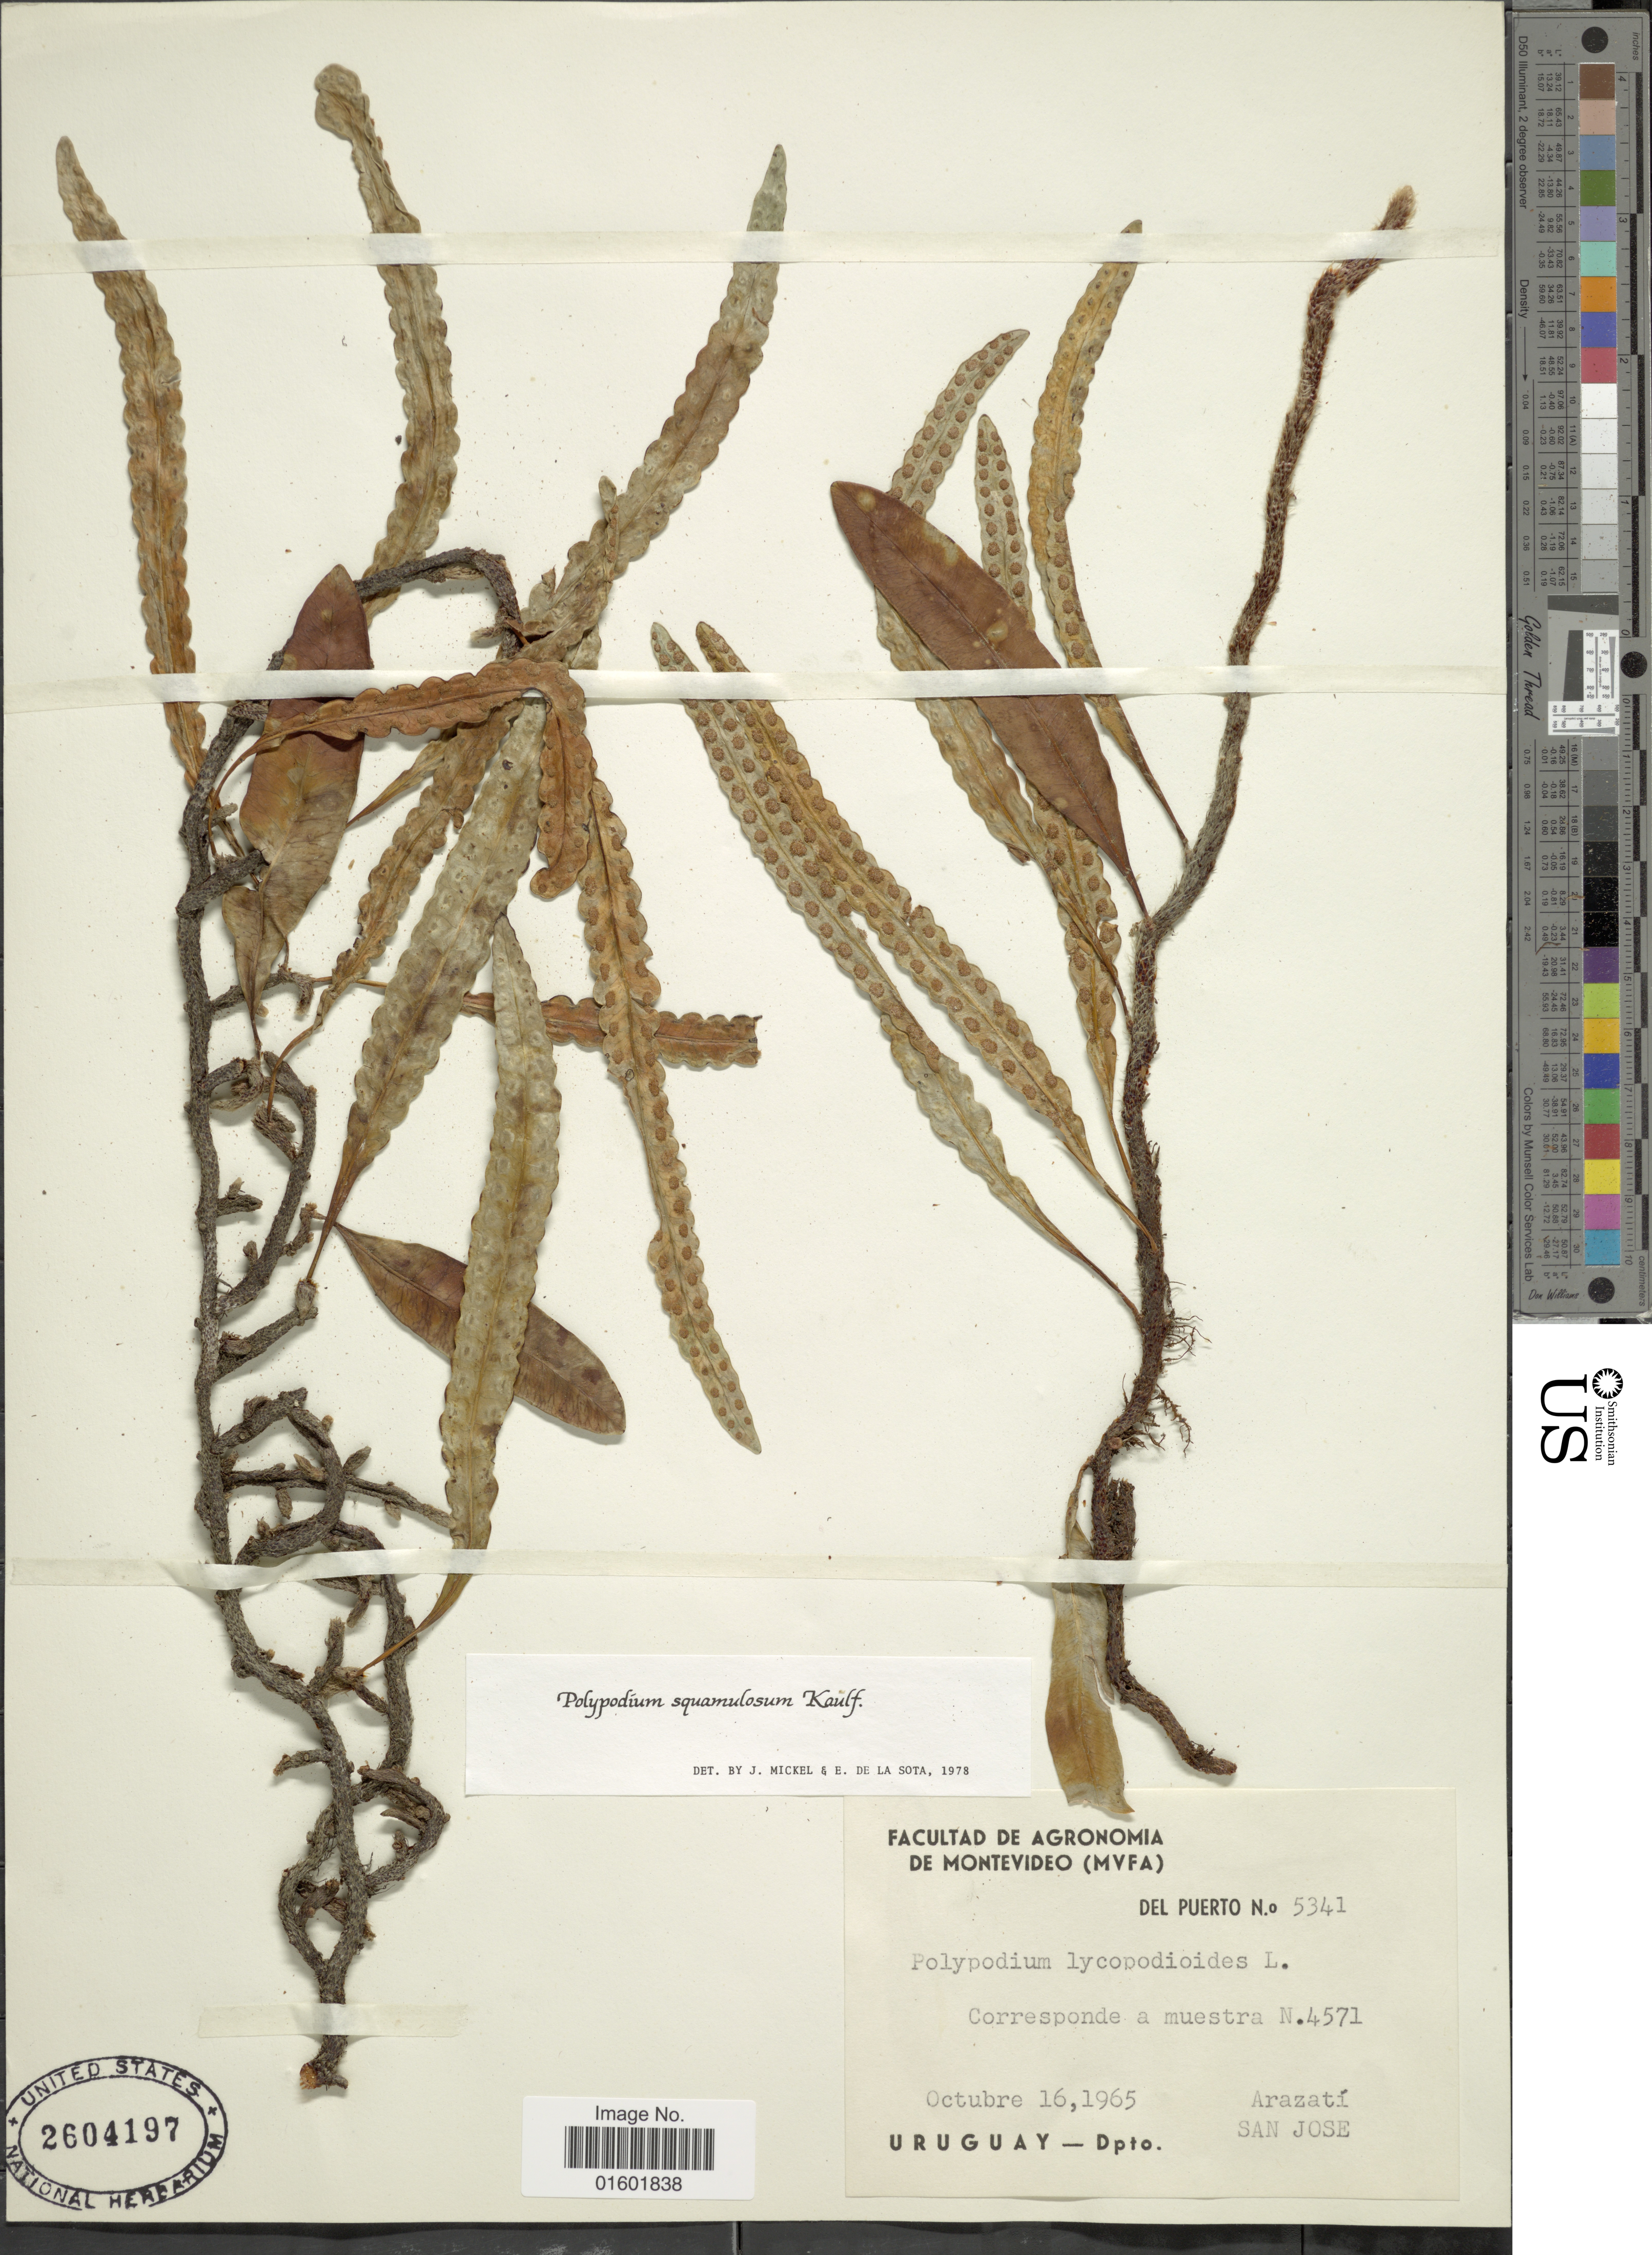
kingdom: Plantae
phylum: Tracheophyta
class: Polypodiopsida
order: Polypodiales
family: Polypodiaceae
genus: Microgramma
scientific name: Microgramma squamulosa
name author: (Kaulf.) Sota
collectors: D. Puerto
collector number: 5341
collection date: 1965-10-16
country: Uruguay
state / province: San Jose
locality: Corresponde a muestra N. 4571, Arazati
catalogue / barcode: US 2604197